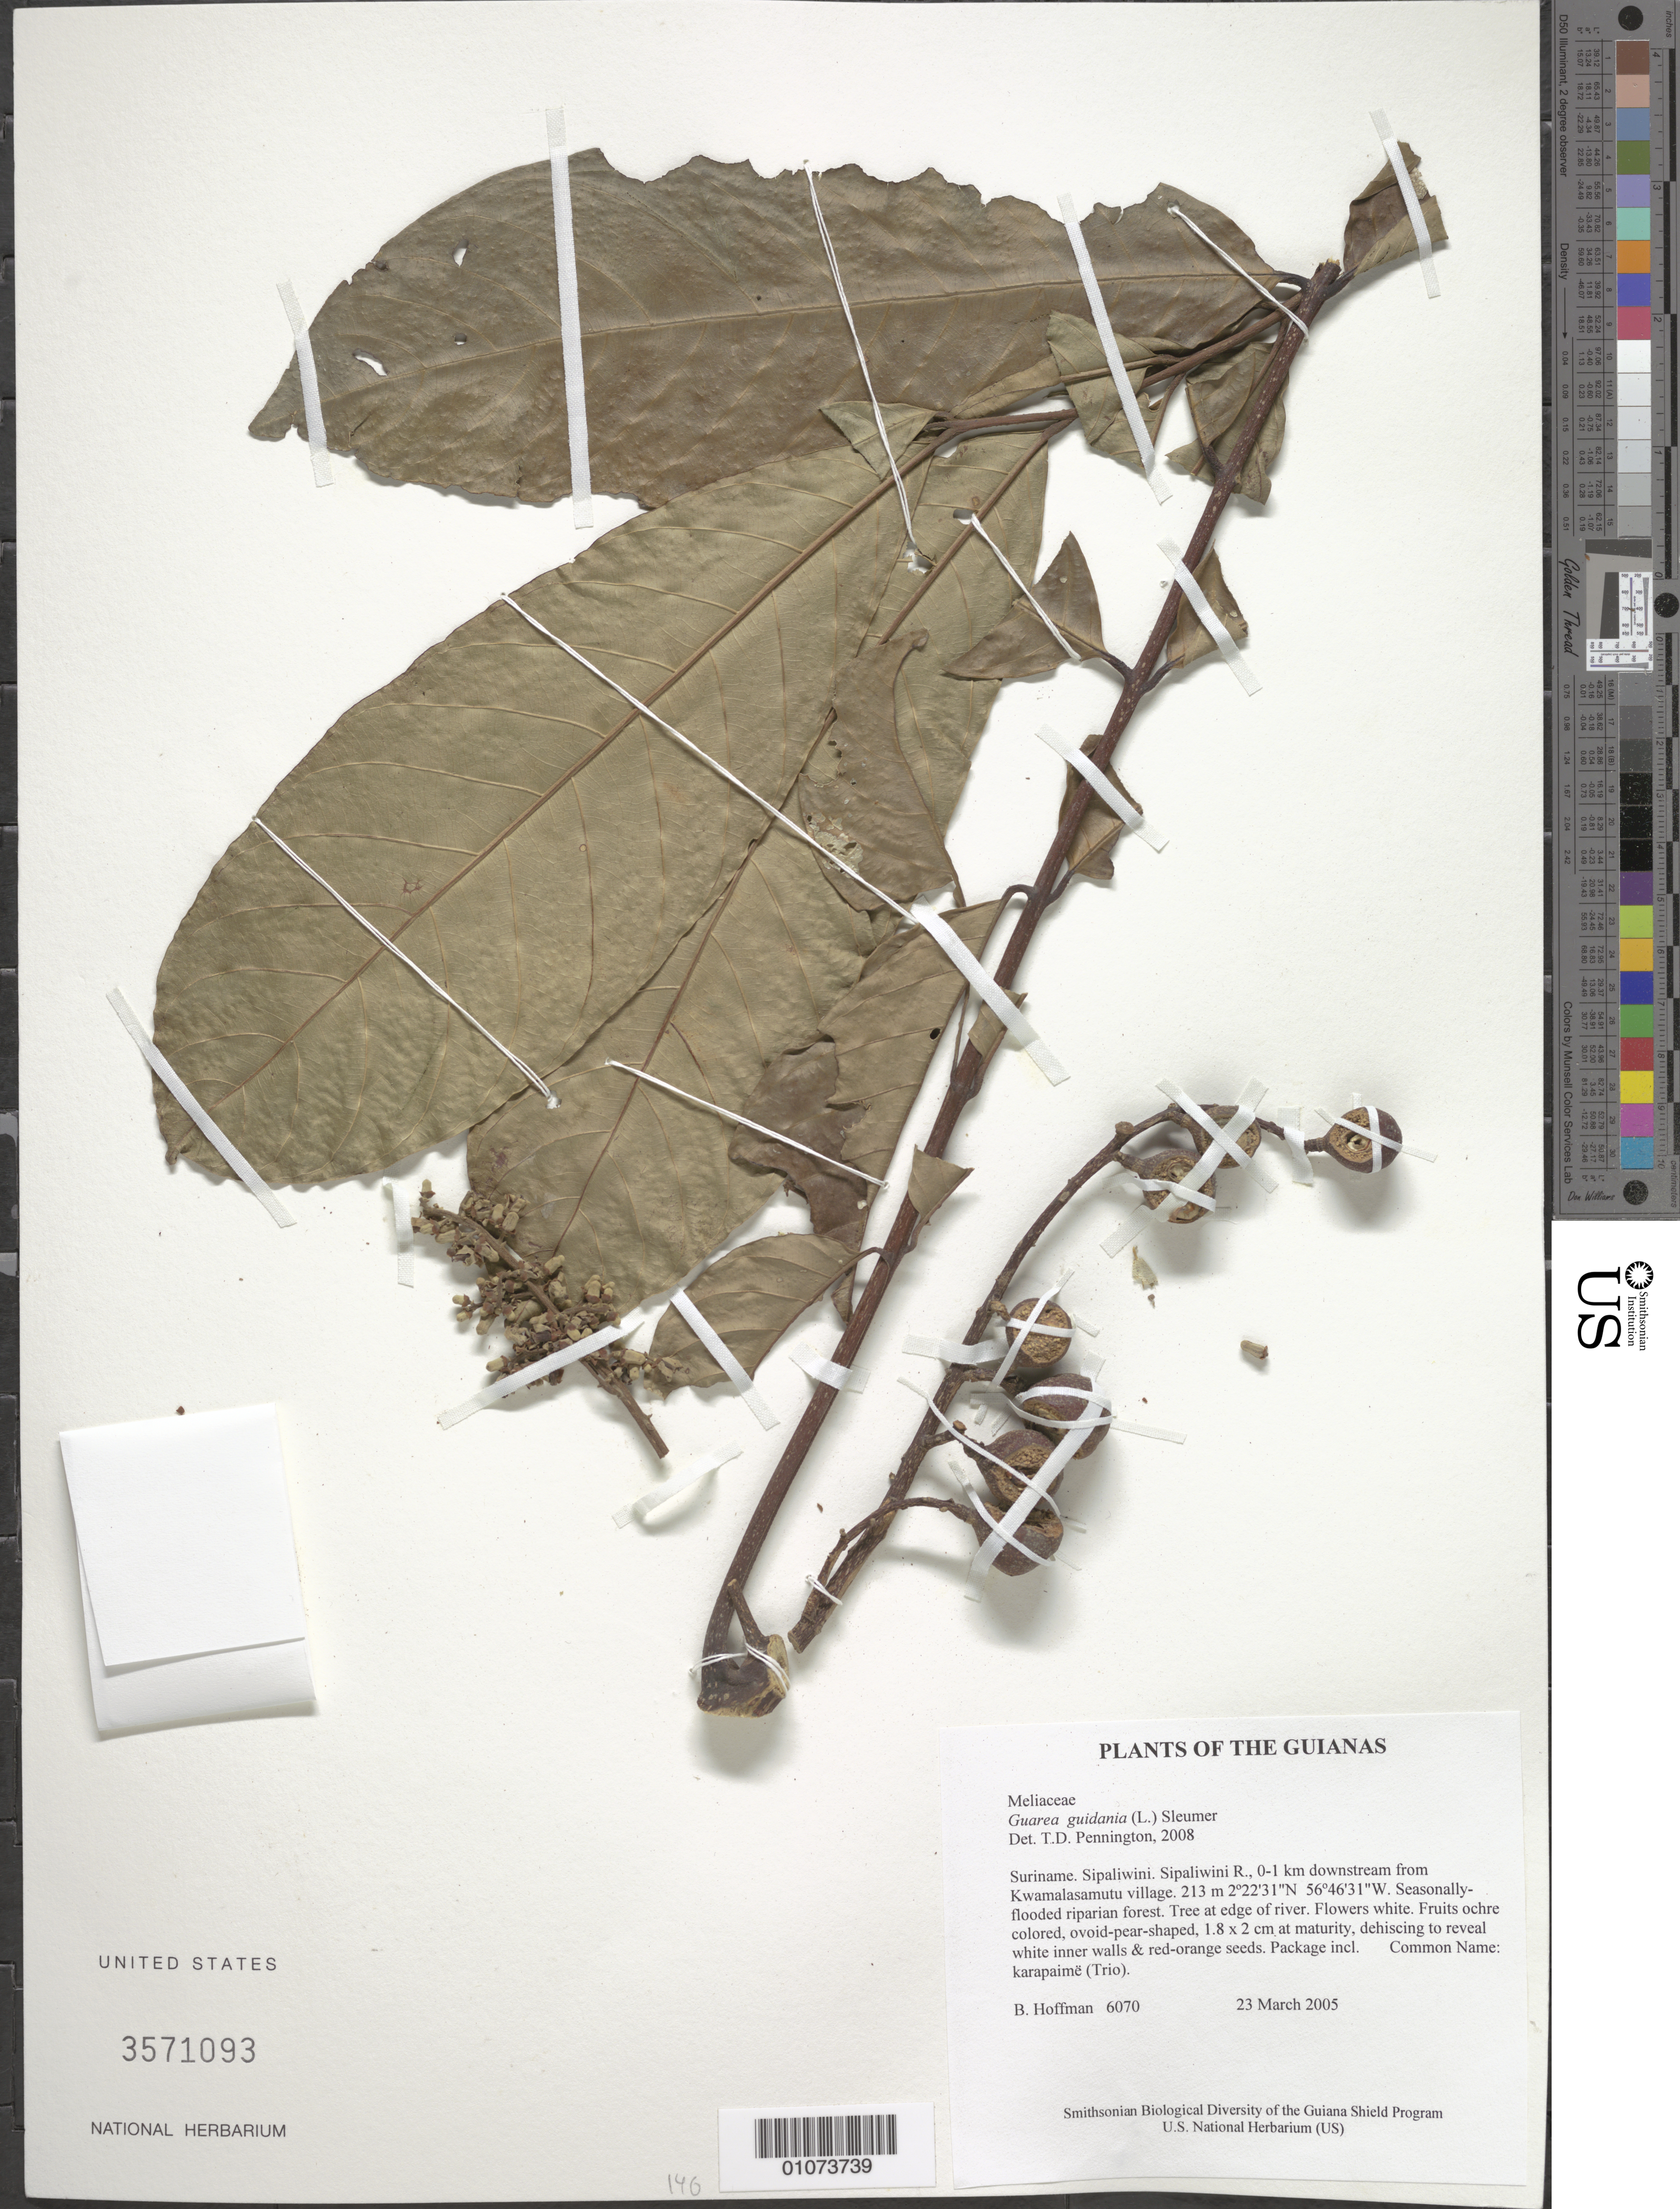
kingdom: Plantae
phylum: Tracheophyta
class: Magnoliopsida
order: Sapindales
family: Meliaceae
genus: Guarea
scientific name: Guarea guidonia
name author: (L.) Sleumer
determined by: Pennington, T. D., (K)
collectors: B. Hoffman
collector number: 6070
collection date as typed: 23 March 2005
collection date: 2005-03-23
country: Suriname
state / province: Sipaliwini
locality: Sipaliwini R., 0-1 km downstream from Kwamalasamutu village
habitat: Seasonally-flooded riparian forest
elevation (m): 213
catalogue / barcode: US 3571093